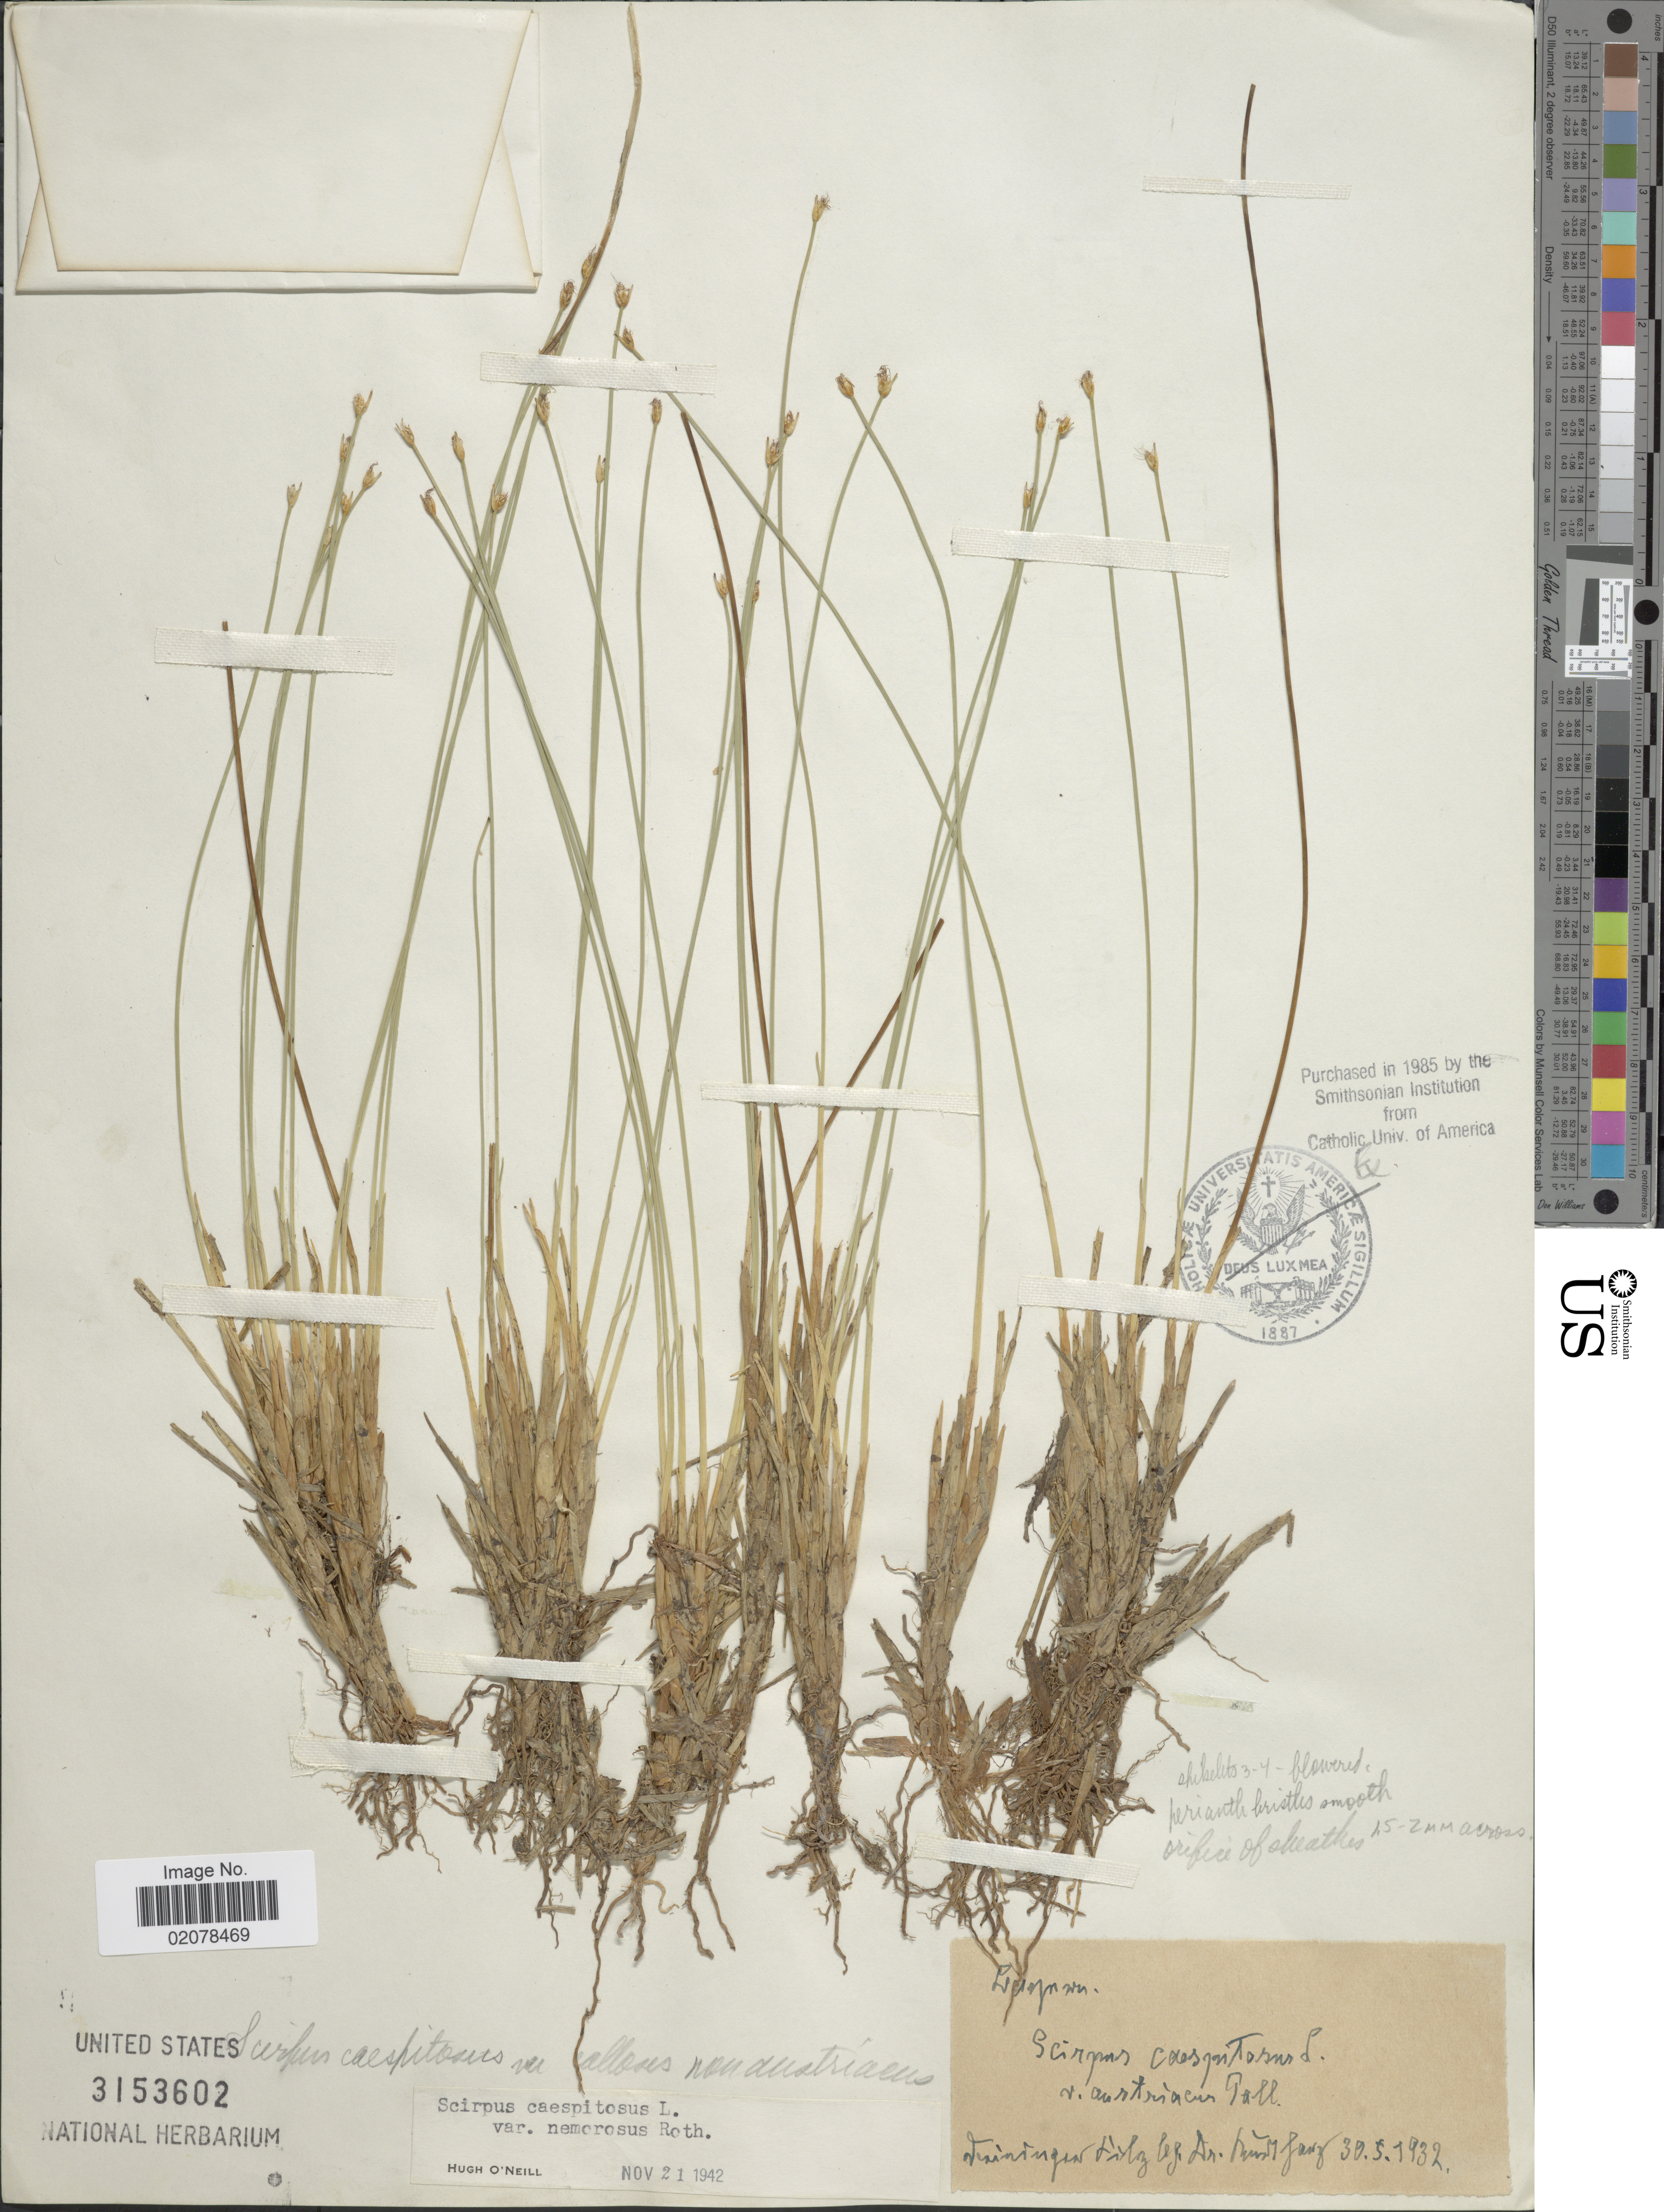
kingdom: Plantae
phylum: Tracheophyta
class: Liliopsida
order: Poales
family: Cyperaceae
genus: Trichophorum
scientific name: Trichophorum cespitosum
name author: (L.) Hartm.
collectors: R. Janz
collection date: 1932-05-30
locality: Veziningen Filz [interpreted]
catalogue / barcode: US 3153602